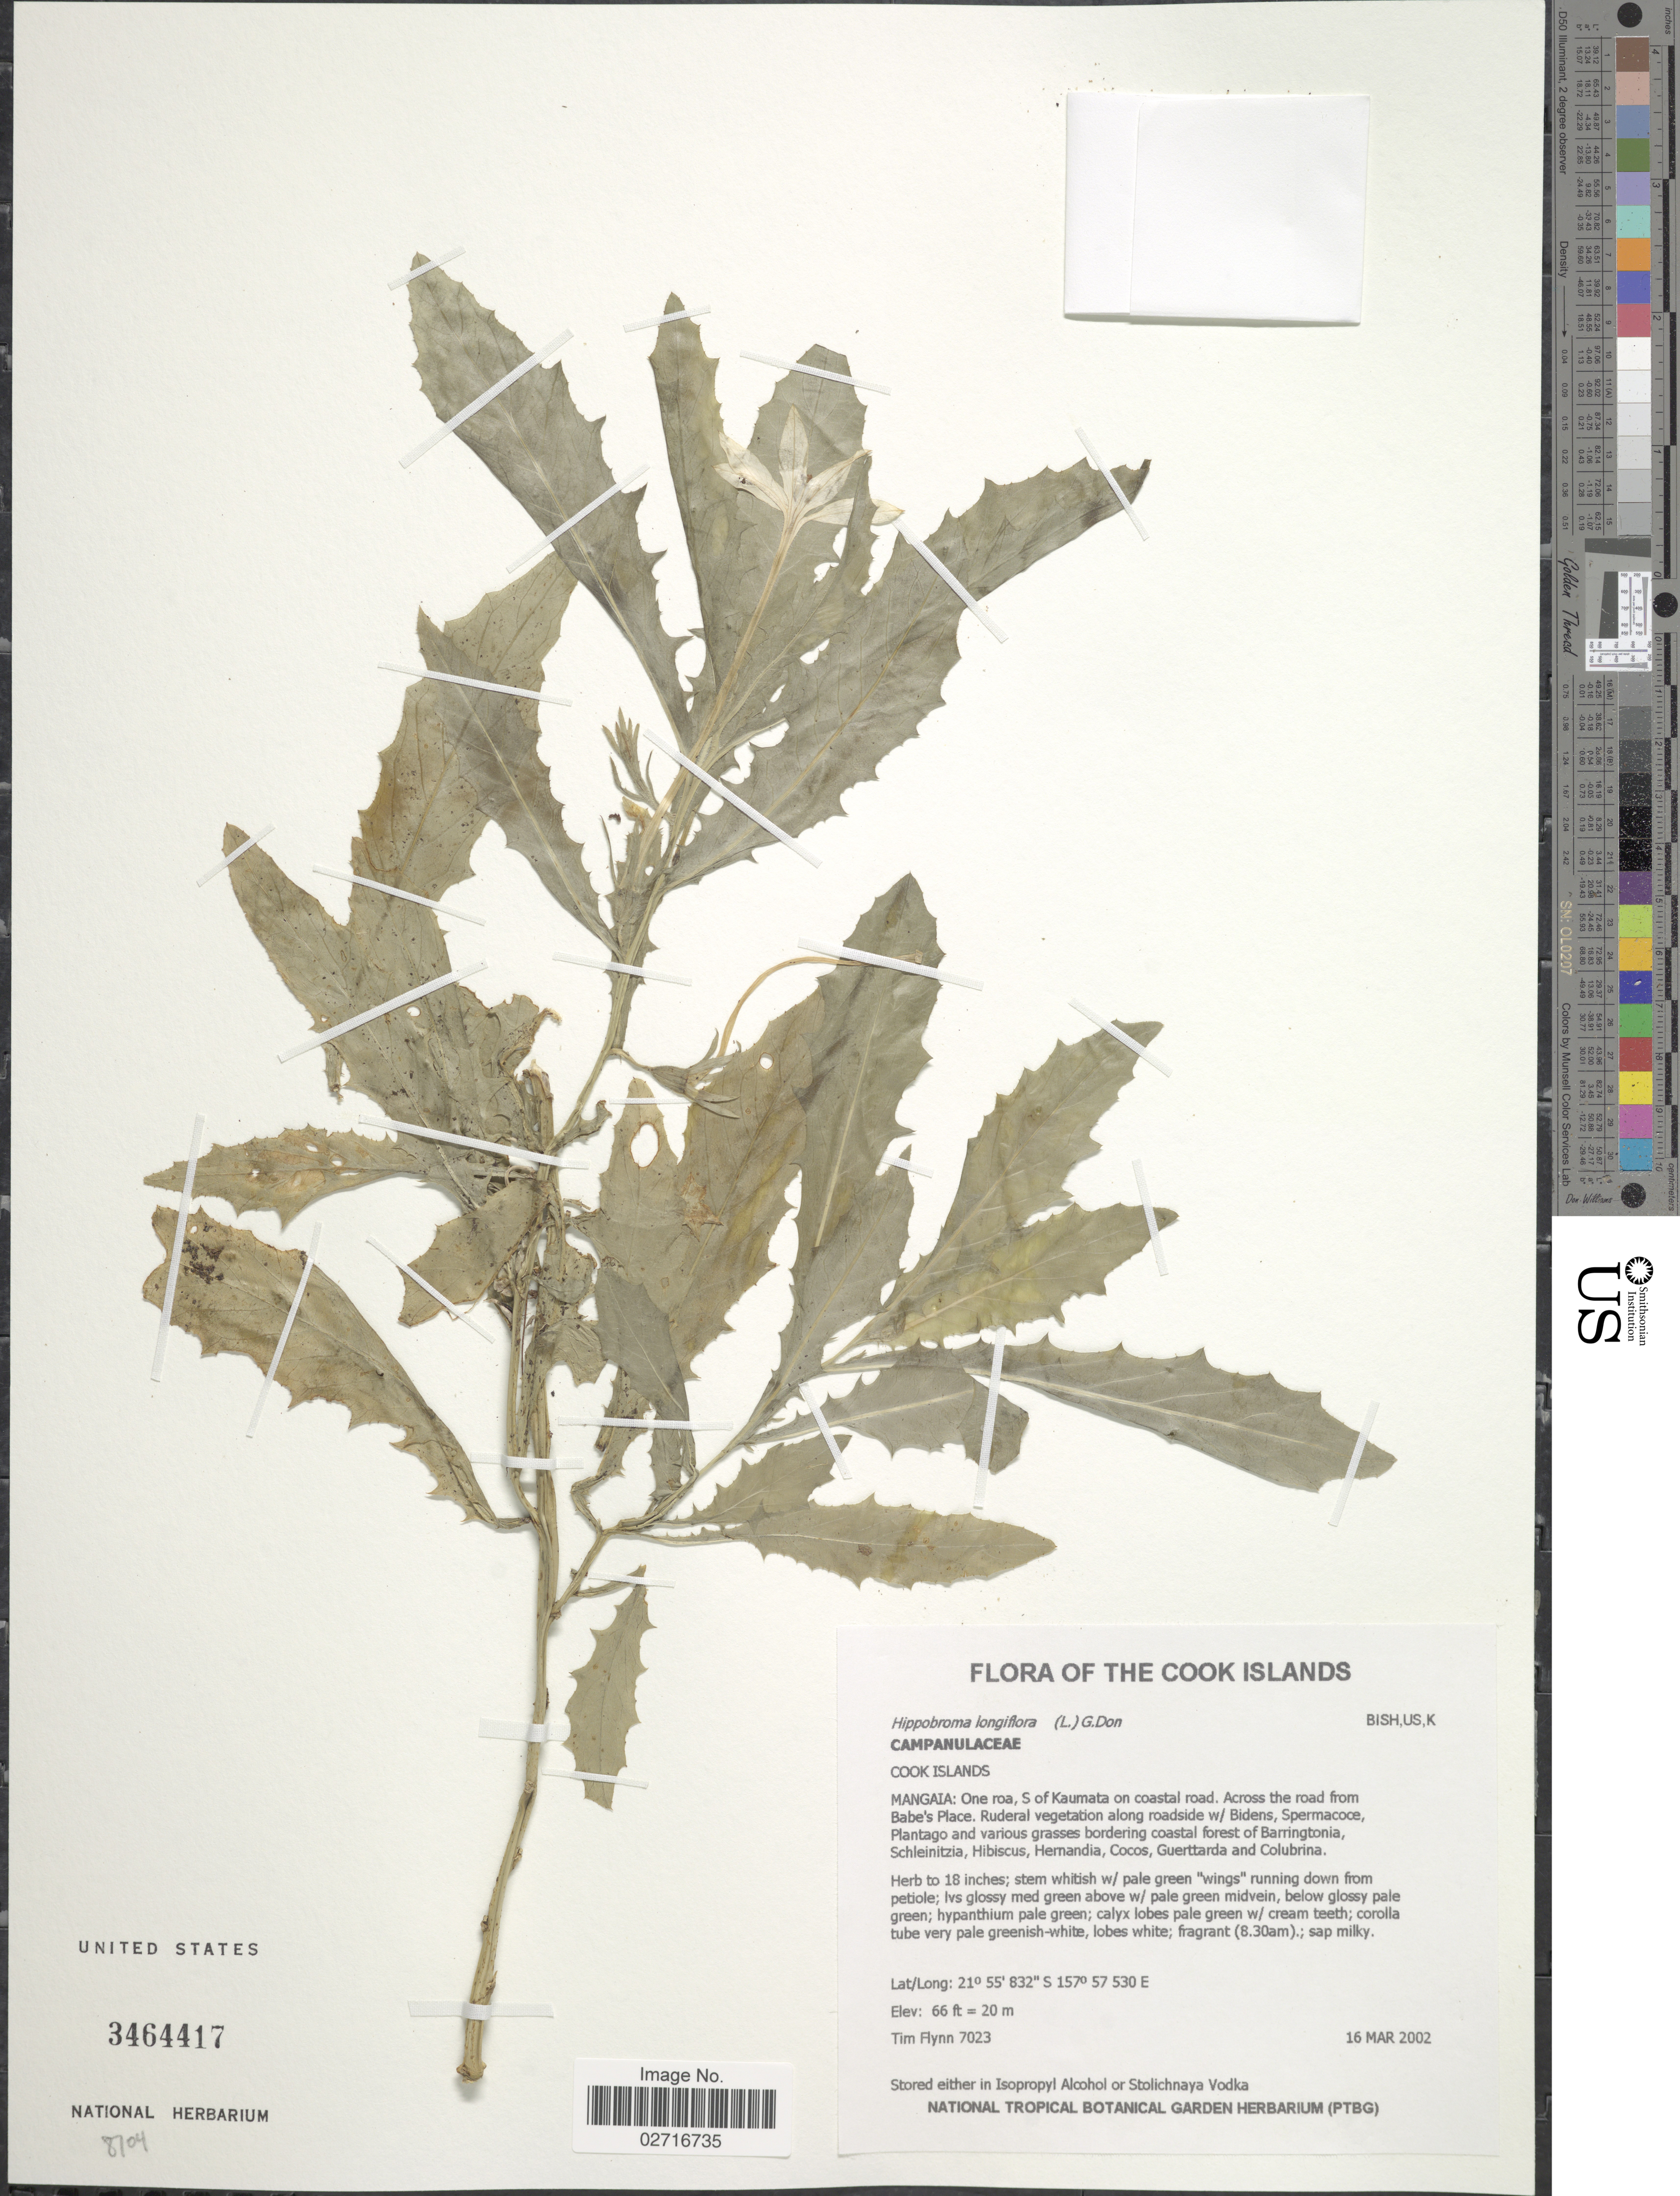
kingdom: Plantae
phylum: Tracheophyta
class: Magnoliopsida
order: Asterales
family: Campanulaceae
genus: Hippobroma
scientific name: Hippobroma longiflora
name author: (L.) G. Don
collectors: T. Flynn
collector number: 7023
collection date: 2002-03-16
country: Cook Islands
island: Mangaia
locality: On road, S of Kaumata on coastal road, across the road from Babe's Place, Ruderal vegetation along roadside.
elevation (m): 20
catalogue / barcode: US 3464417